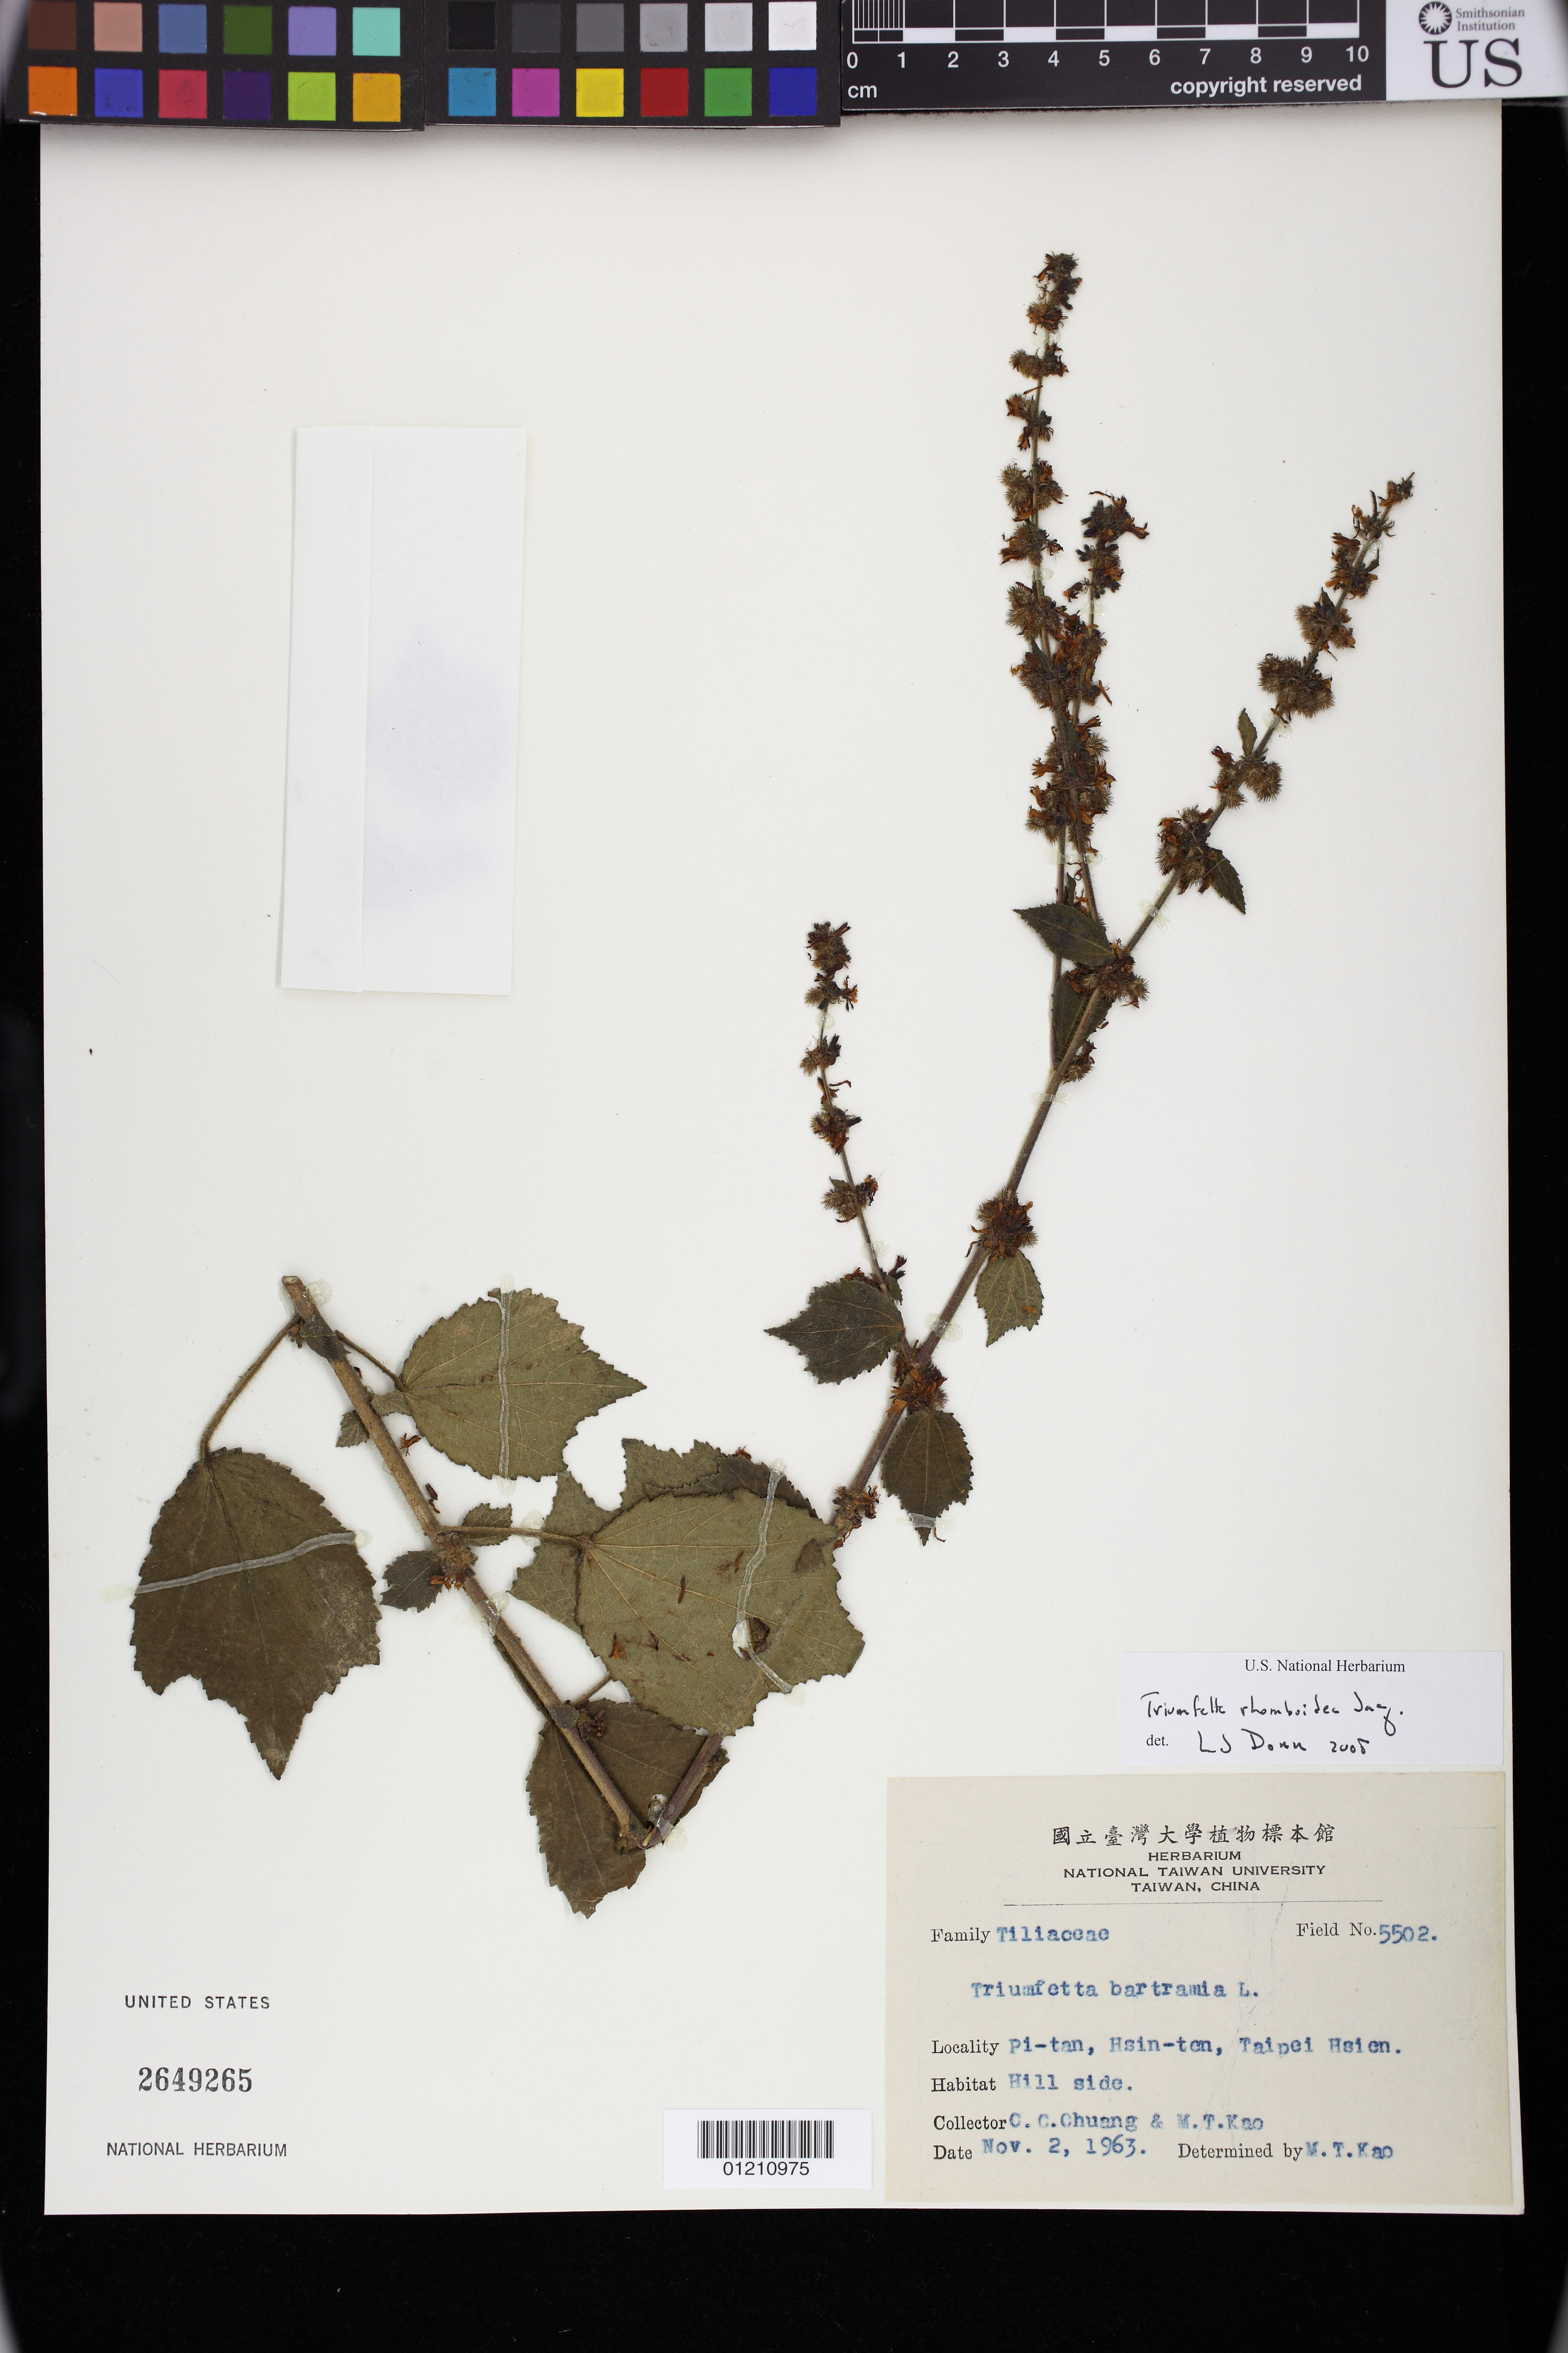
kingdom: Plantae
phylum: Tracheophyta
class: Magnoliopsida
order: Malvales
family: Malvaceae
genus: Triumfetta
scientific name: Triumfetta rhomboidea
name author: Jacq.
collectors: C. C. Chuang & M. T. Kao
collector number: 5502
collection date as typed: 11 Feb 1963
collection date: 1963-02-11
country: Taiwan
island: Taiwan [Formosa]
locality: Pi-tan, Hsin-ten, Taipei Hsien.. Hill side.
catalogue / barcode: US 2649265